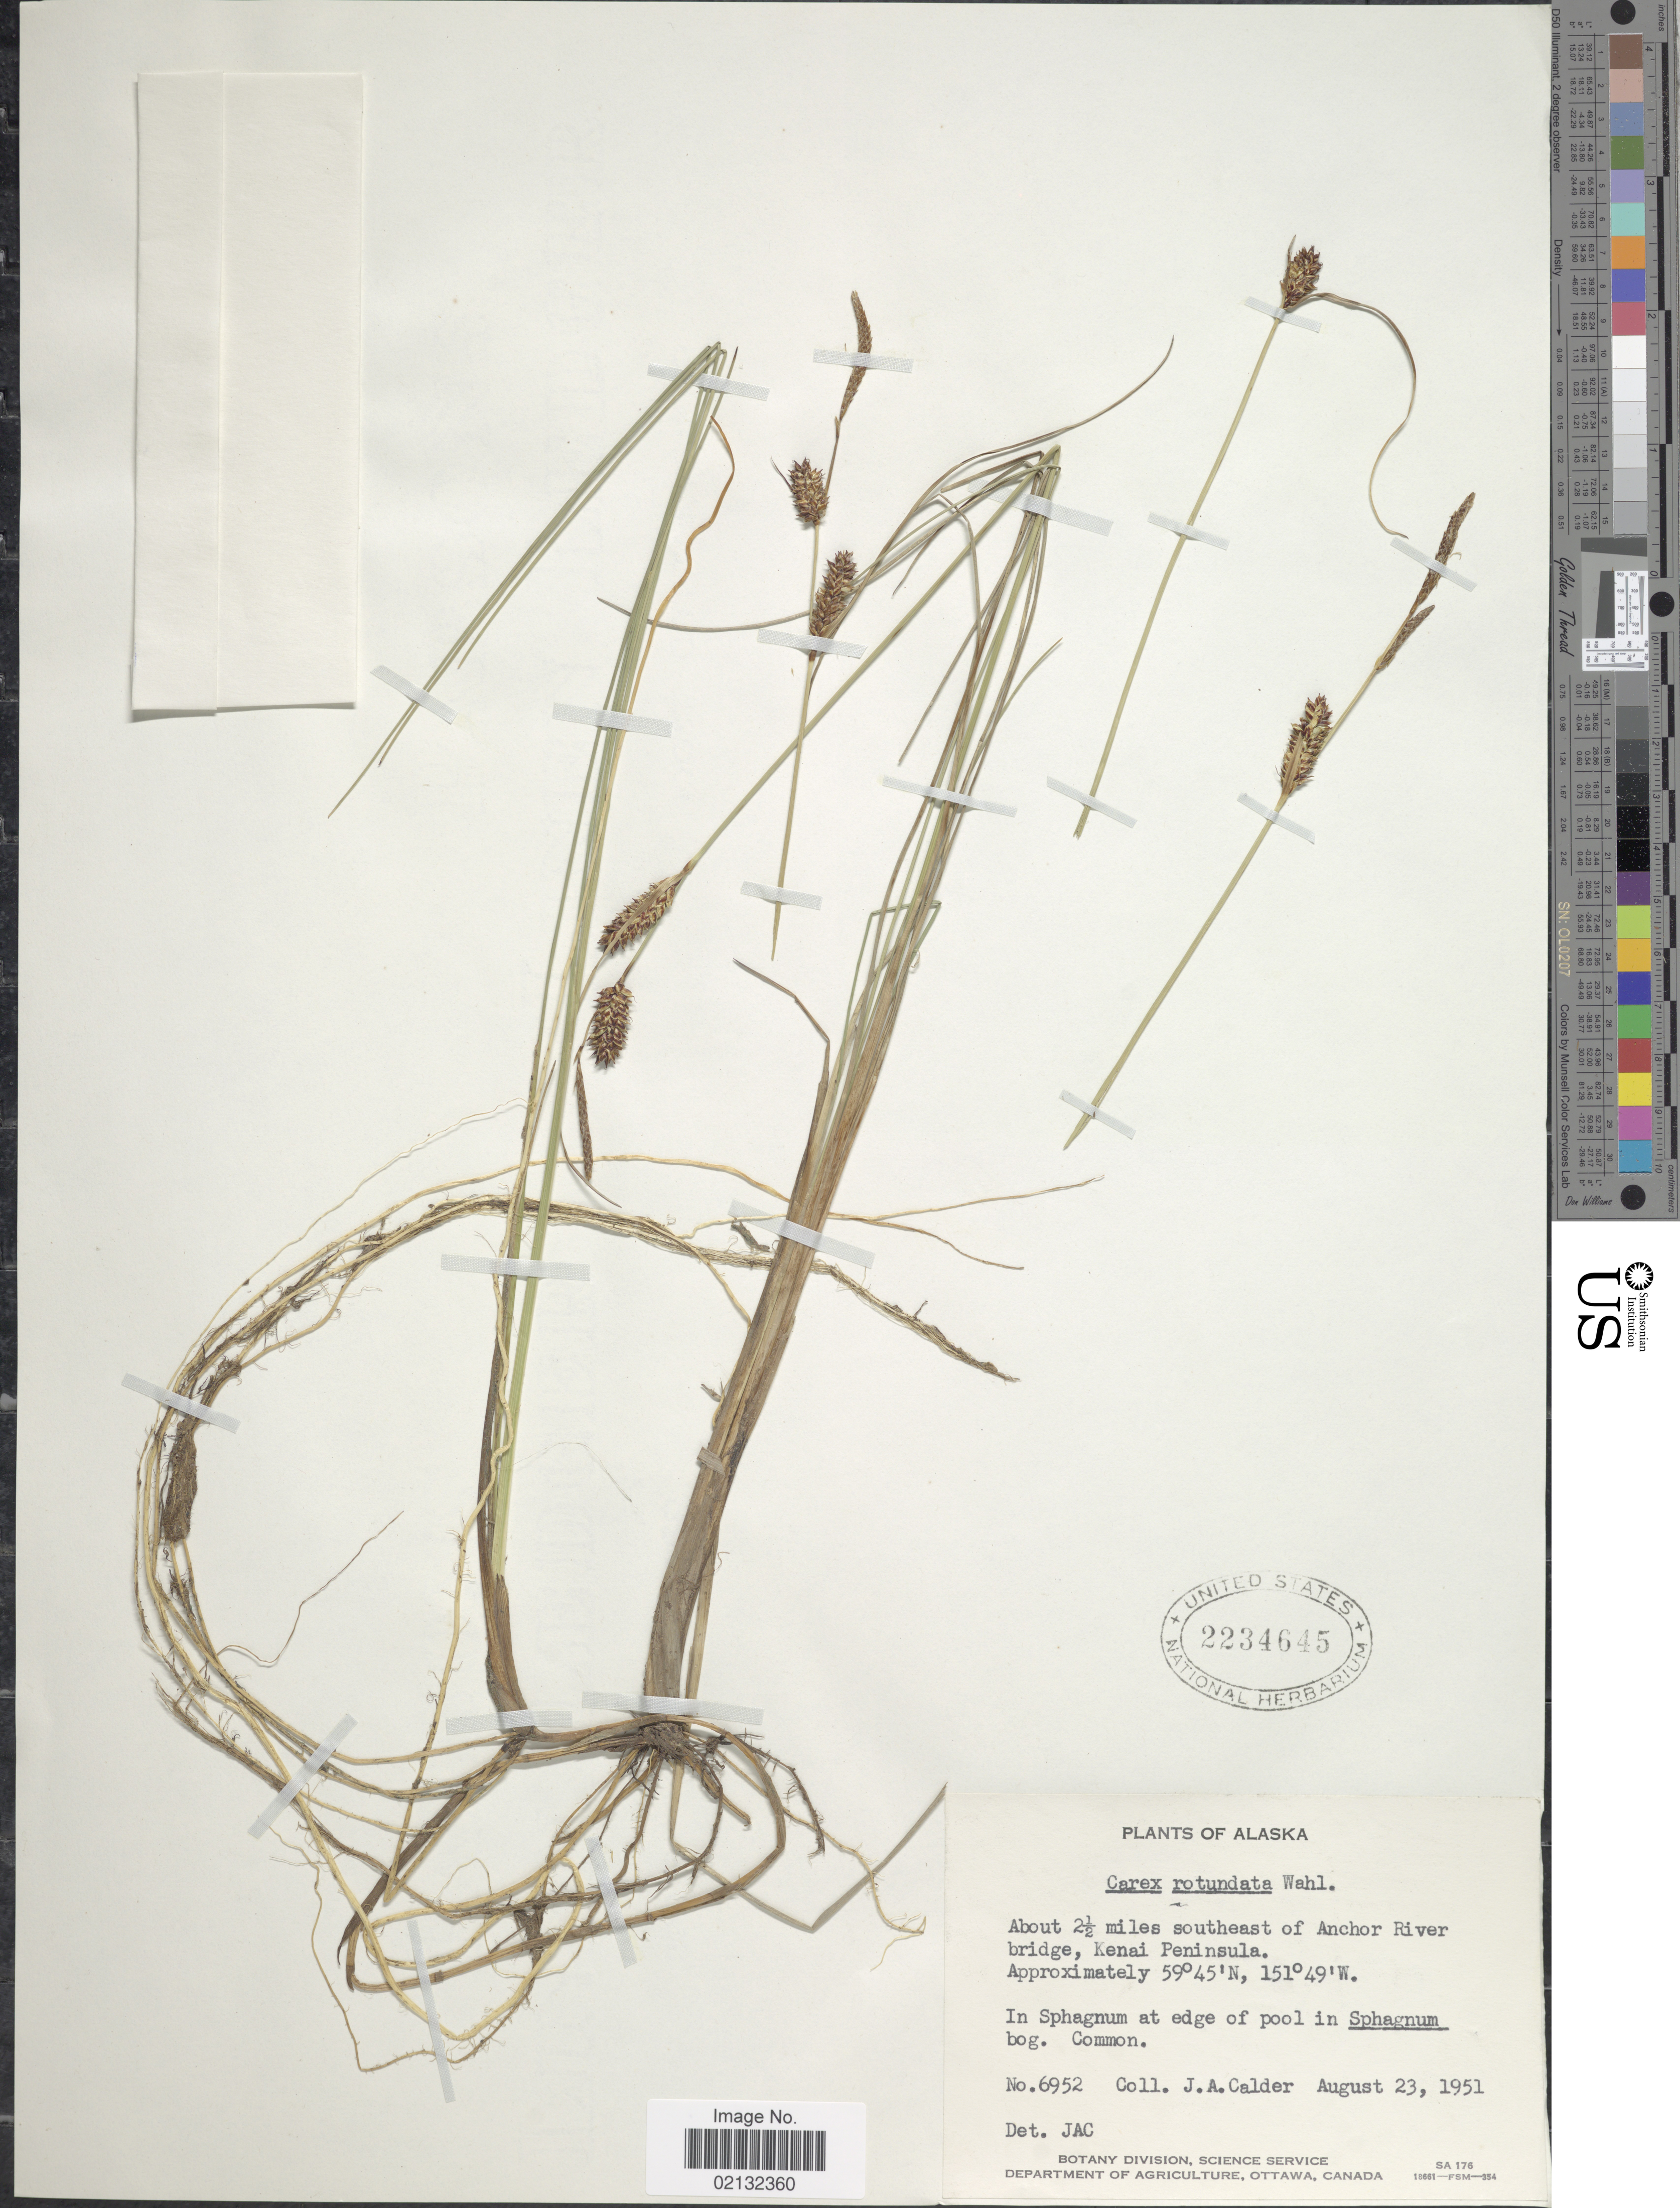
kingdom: Plantae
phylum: Tracheophyta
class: Liliopsida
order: Poales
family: Cyperaceae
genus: Carex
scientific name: Carex rostrata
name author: Stokes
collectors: J. A. Calder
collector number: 6952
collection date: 1951-08-23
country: United States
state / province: Alaska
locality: About 21/2 miles southeast of Anchor River bridge, Kenai Peninsula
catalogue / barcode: US 2234645